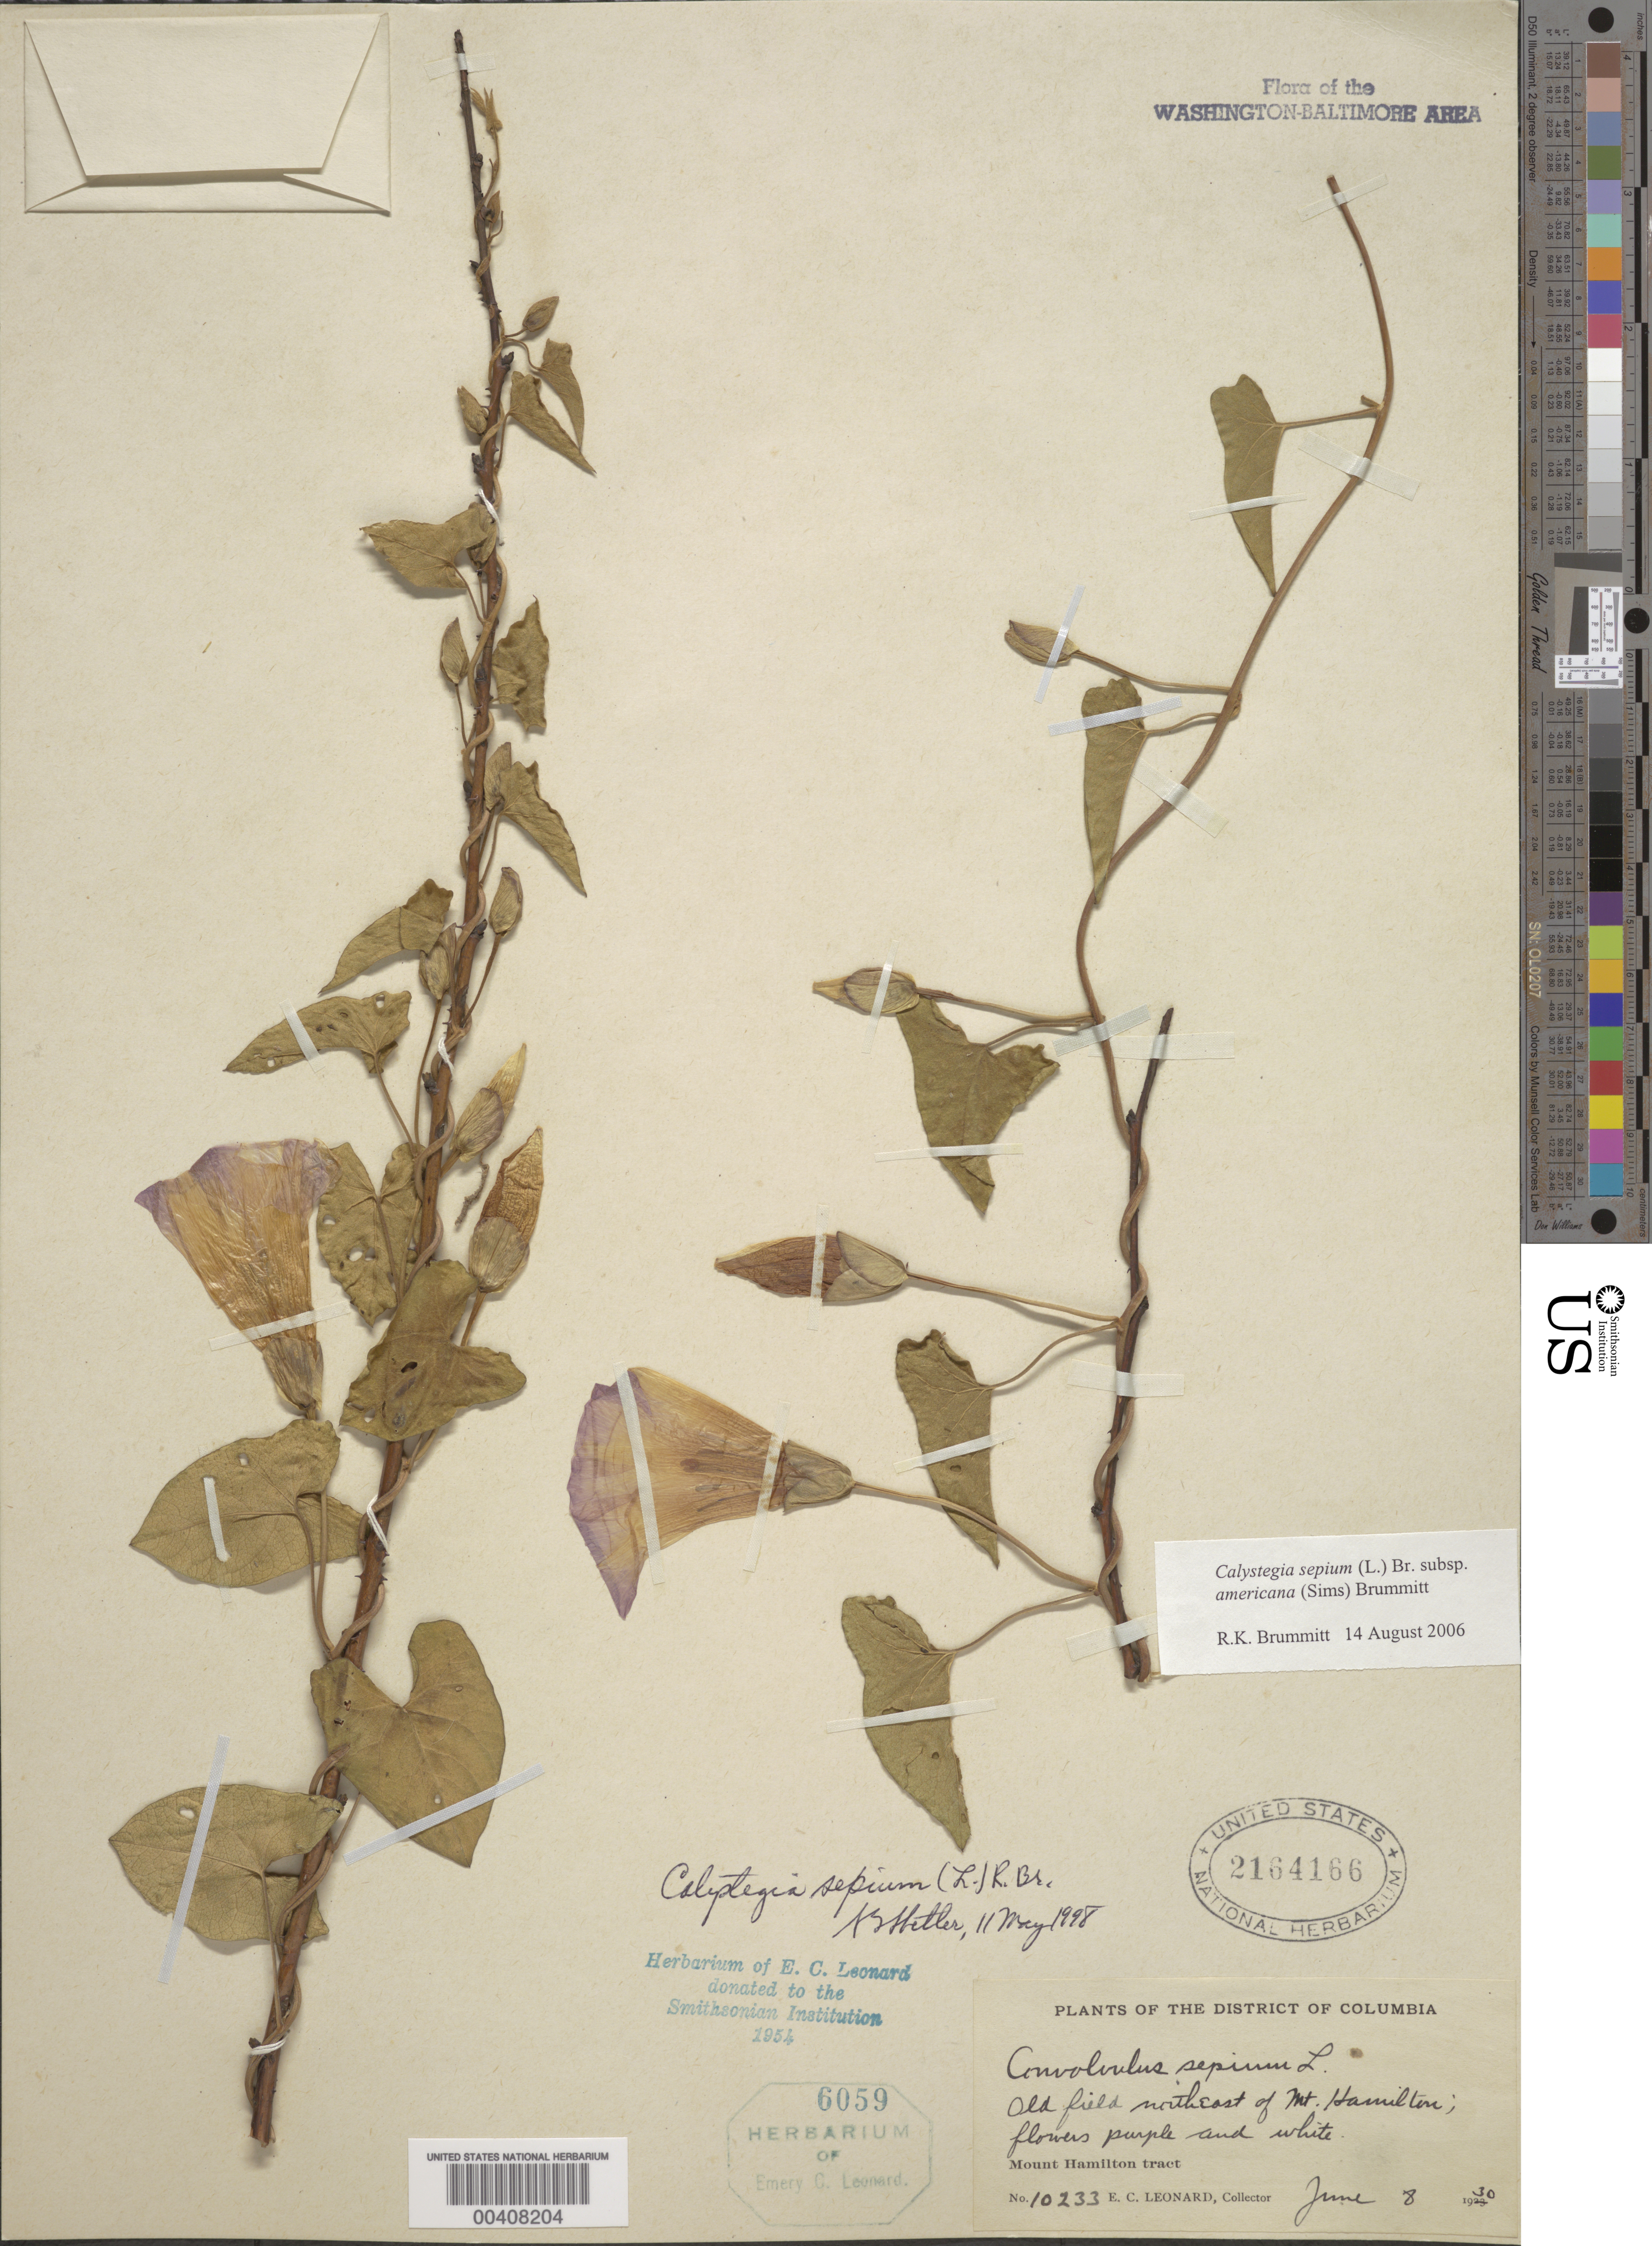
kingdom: Plantae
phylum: Tracheophyta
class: Magnoliopsida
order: Solanales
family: Convolvulaceae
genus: Calystegia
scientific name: Calystegia sepium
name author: (L.) R. Br.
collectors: E. C. Leonard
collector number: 10233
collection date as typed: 08 Jun 1930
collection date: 1930-06-08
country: United States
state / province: District of Columbia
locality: Mt. Hamilton Tract, NE Of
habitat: Old field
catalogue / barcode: US 2164166